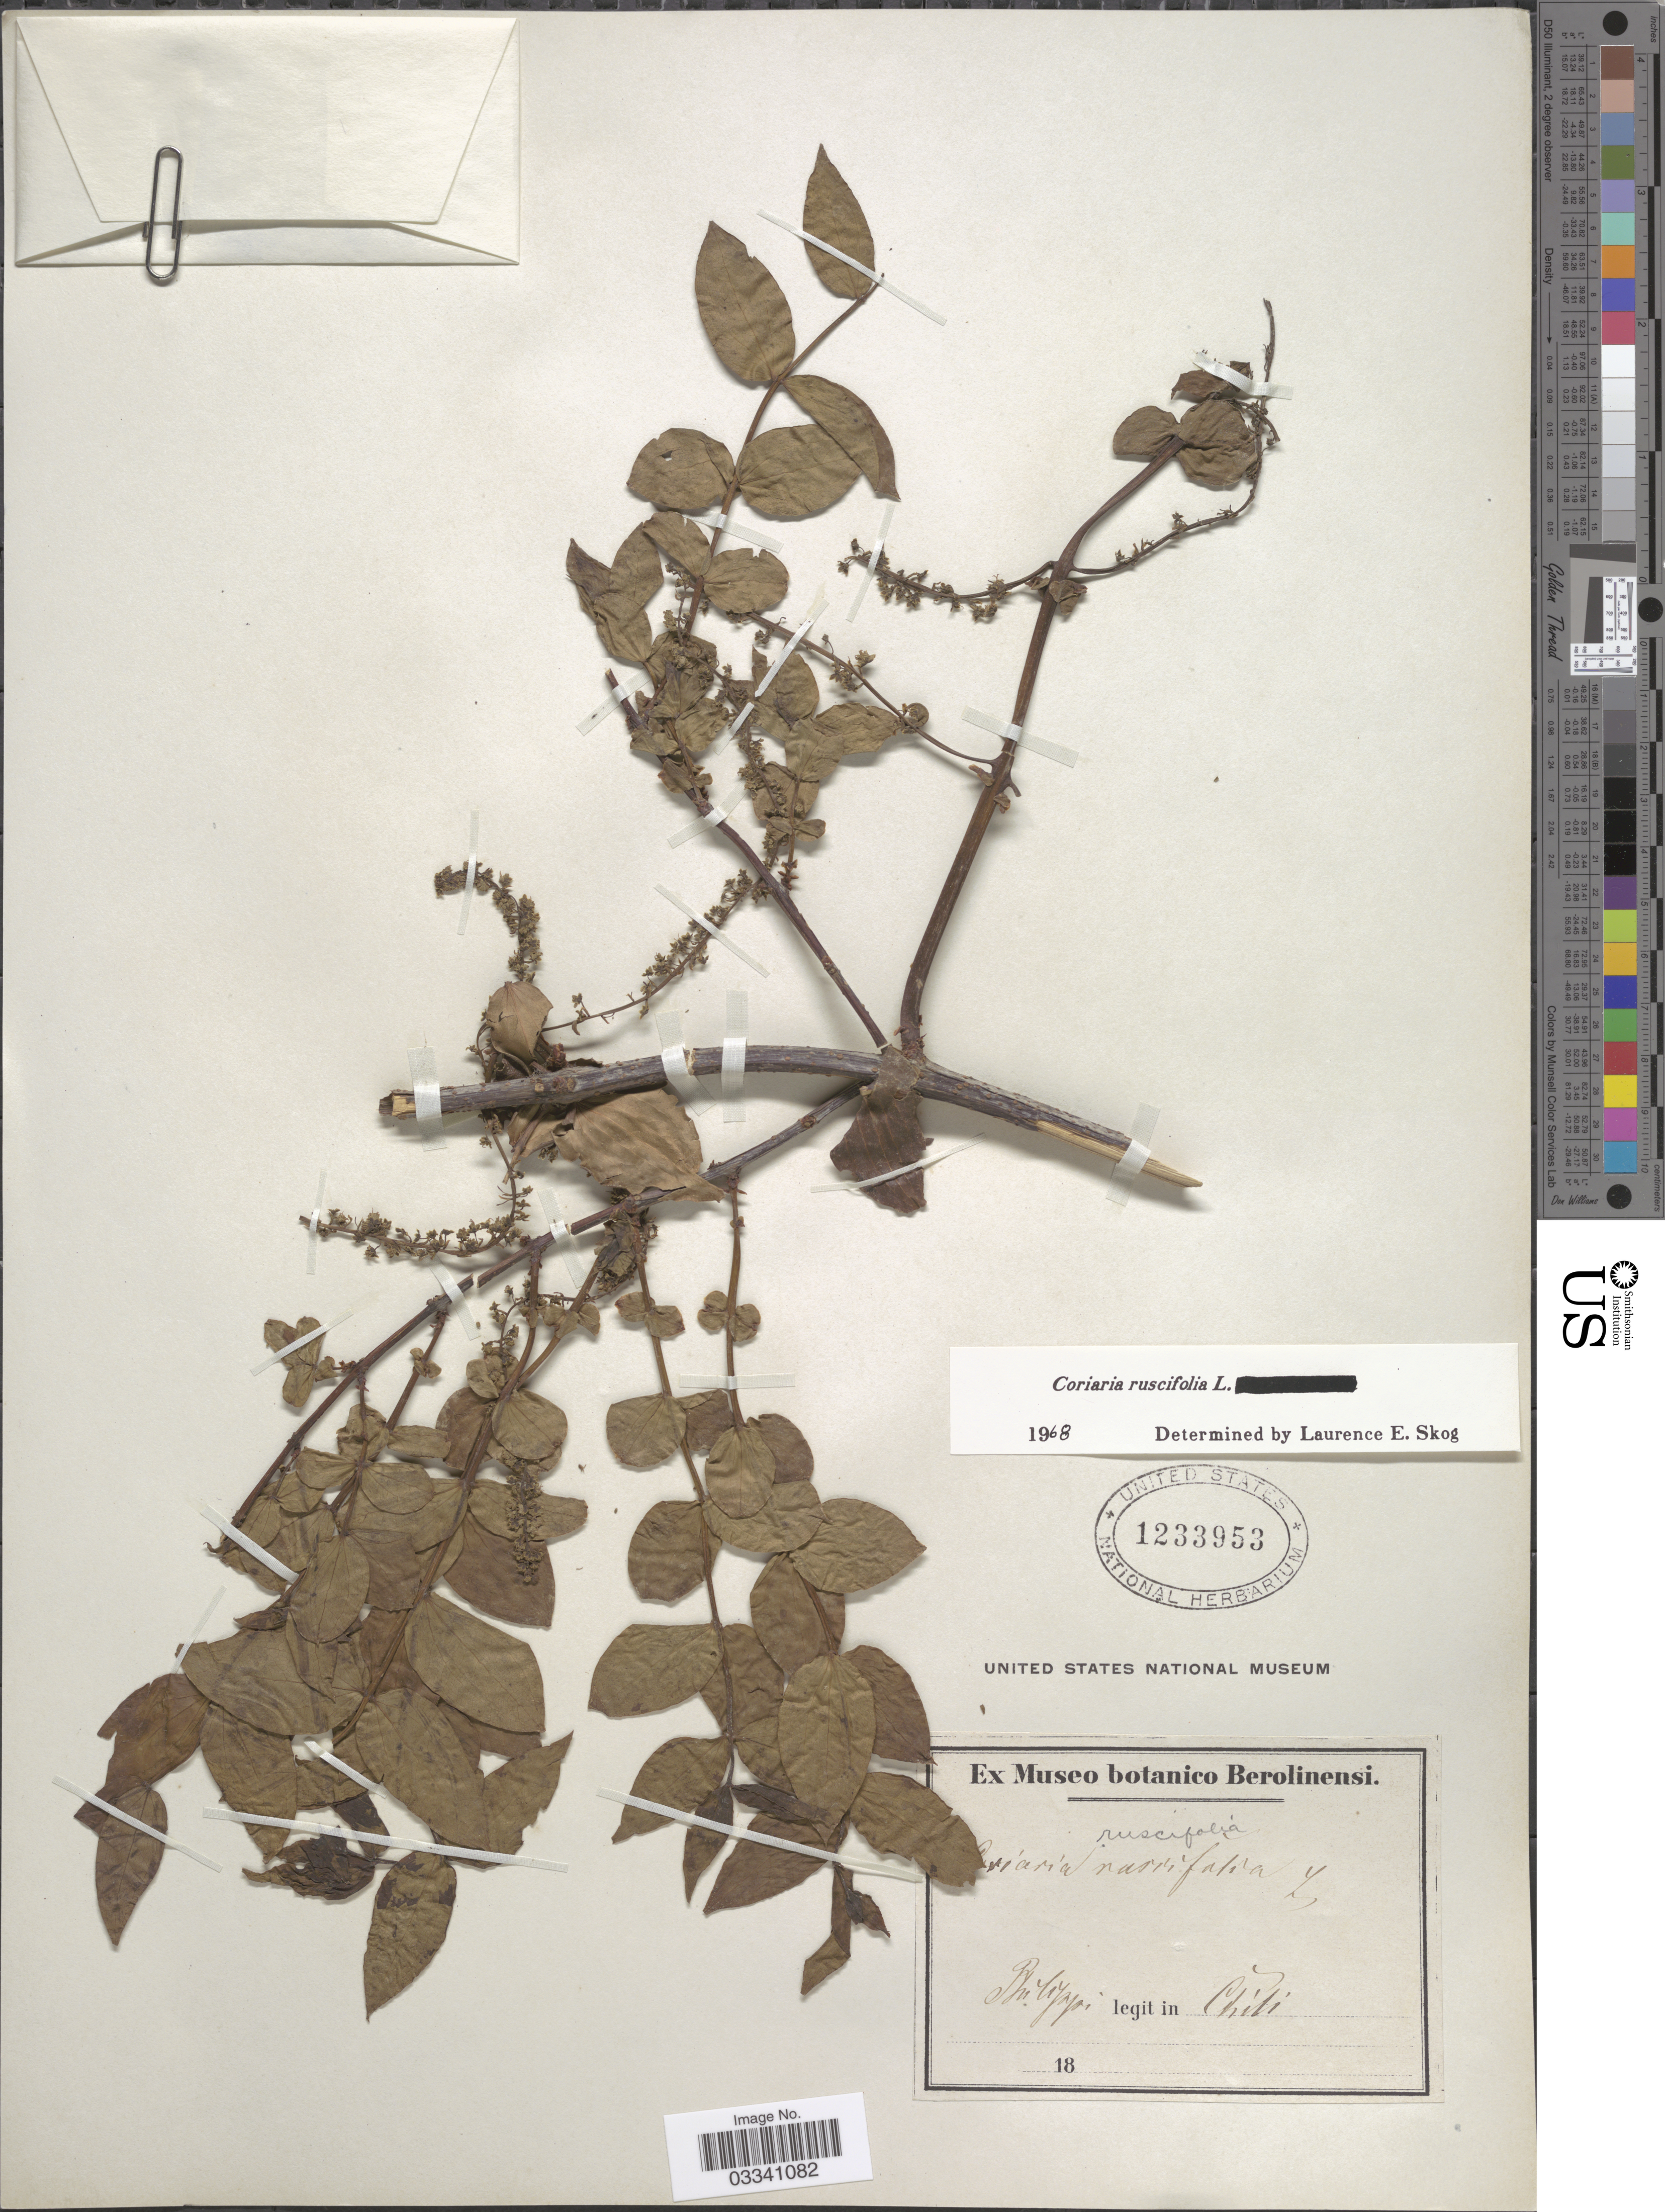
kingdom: Plantae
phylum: Tracheophyta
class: Magnoliopsida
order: Cucurbitales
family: Coriariaceae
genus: Coriaria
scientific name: Coriaria ruscifolia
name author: L.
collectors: -. Philippi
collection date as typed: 18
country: Chile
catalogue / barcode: US 1233953